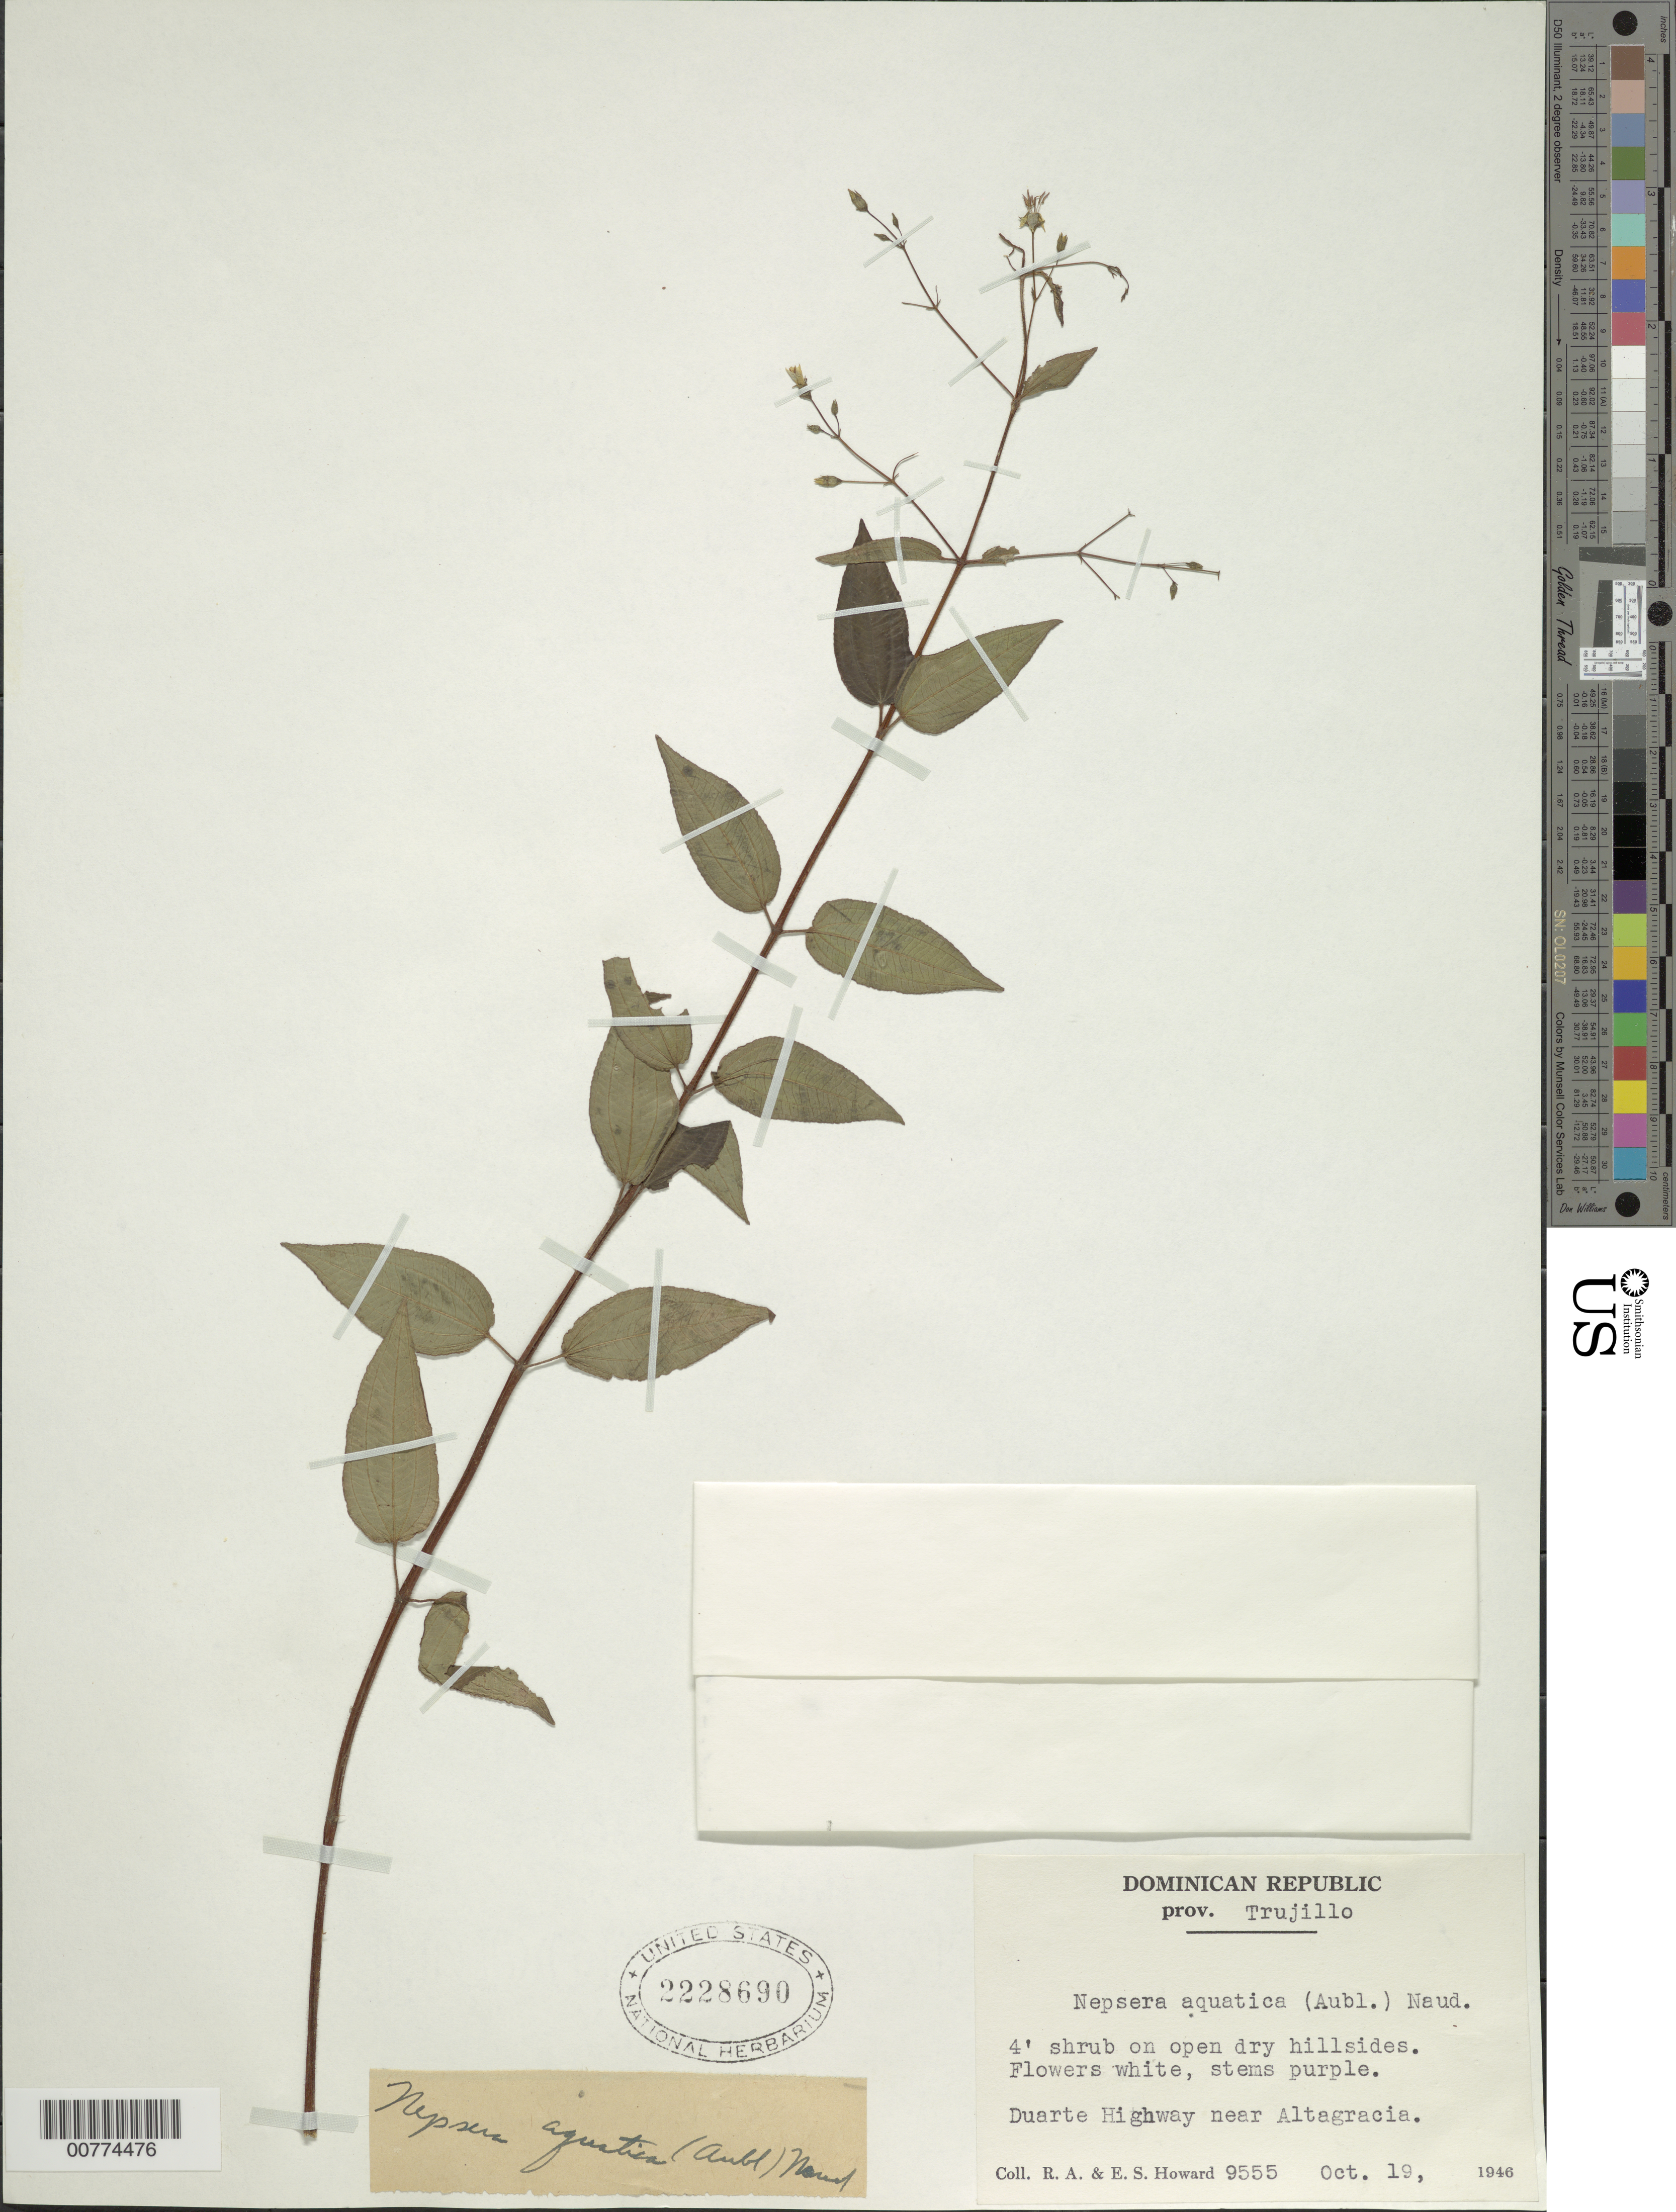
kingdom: Plantae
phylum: Tracheophyta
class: Magnoliopsida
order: Myrtales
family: Melastomataceae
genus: Nepsera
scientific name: Nepsera aquatica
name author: (Aubl.) Naudin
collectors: R. A. Howard & E. S. Howard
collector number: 9555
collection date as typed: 19 Oct 1946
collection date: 1946-10-19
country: Dominican Republic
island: Hispaniola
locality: Duarte Highway beyond Altagracia.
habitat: Open dry hillsides.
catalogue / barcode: US 2228690